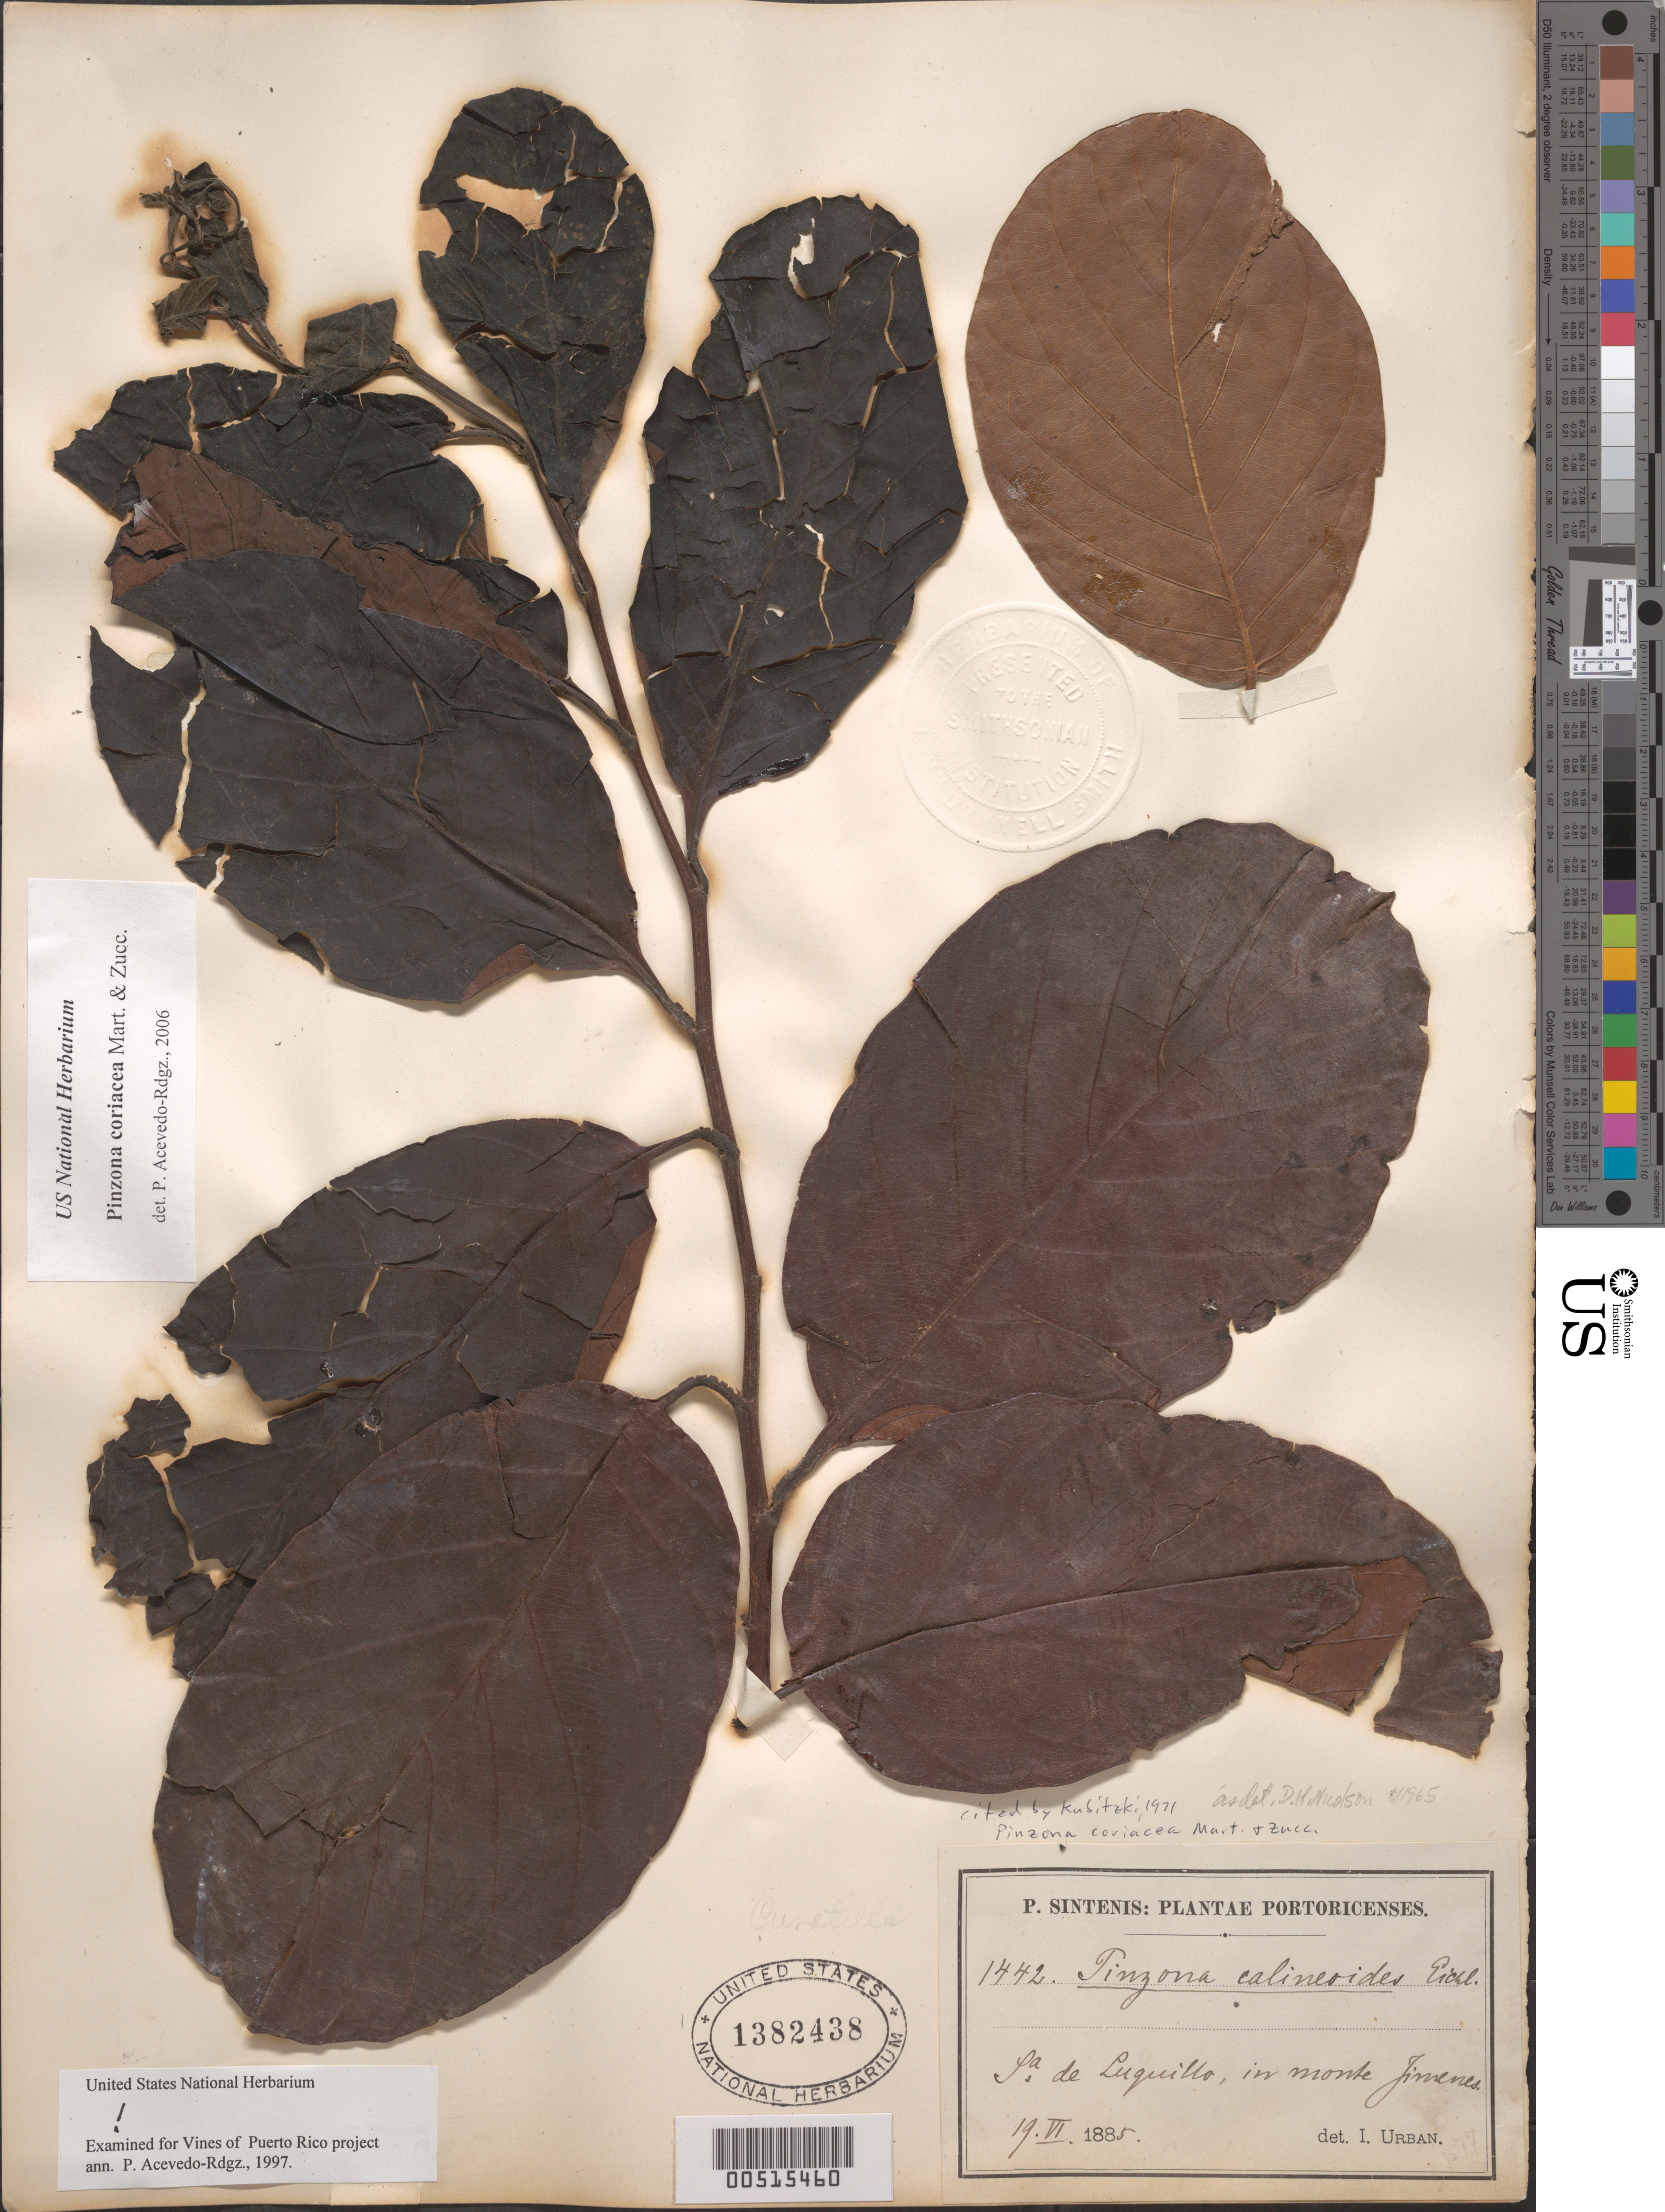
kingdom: Plantae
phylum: Tracheophyta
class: Magnoliopsida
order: Dilleniales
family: Dilleniaceae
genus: Pinzona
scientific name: Pinzona coriacea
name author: Mart. & Zucc.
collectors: P. Sintenis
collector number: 1442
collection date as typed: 19 Jun 1885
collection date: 1885-06-19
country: Puerto Rico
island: Greater Antilles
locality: Sierra de Luquillo, in monte Jimenes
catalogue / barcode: US 1382438